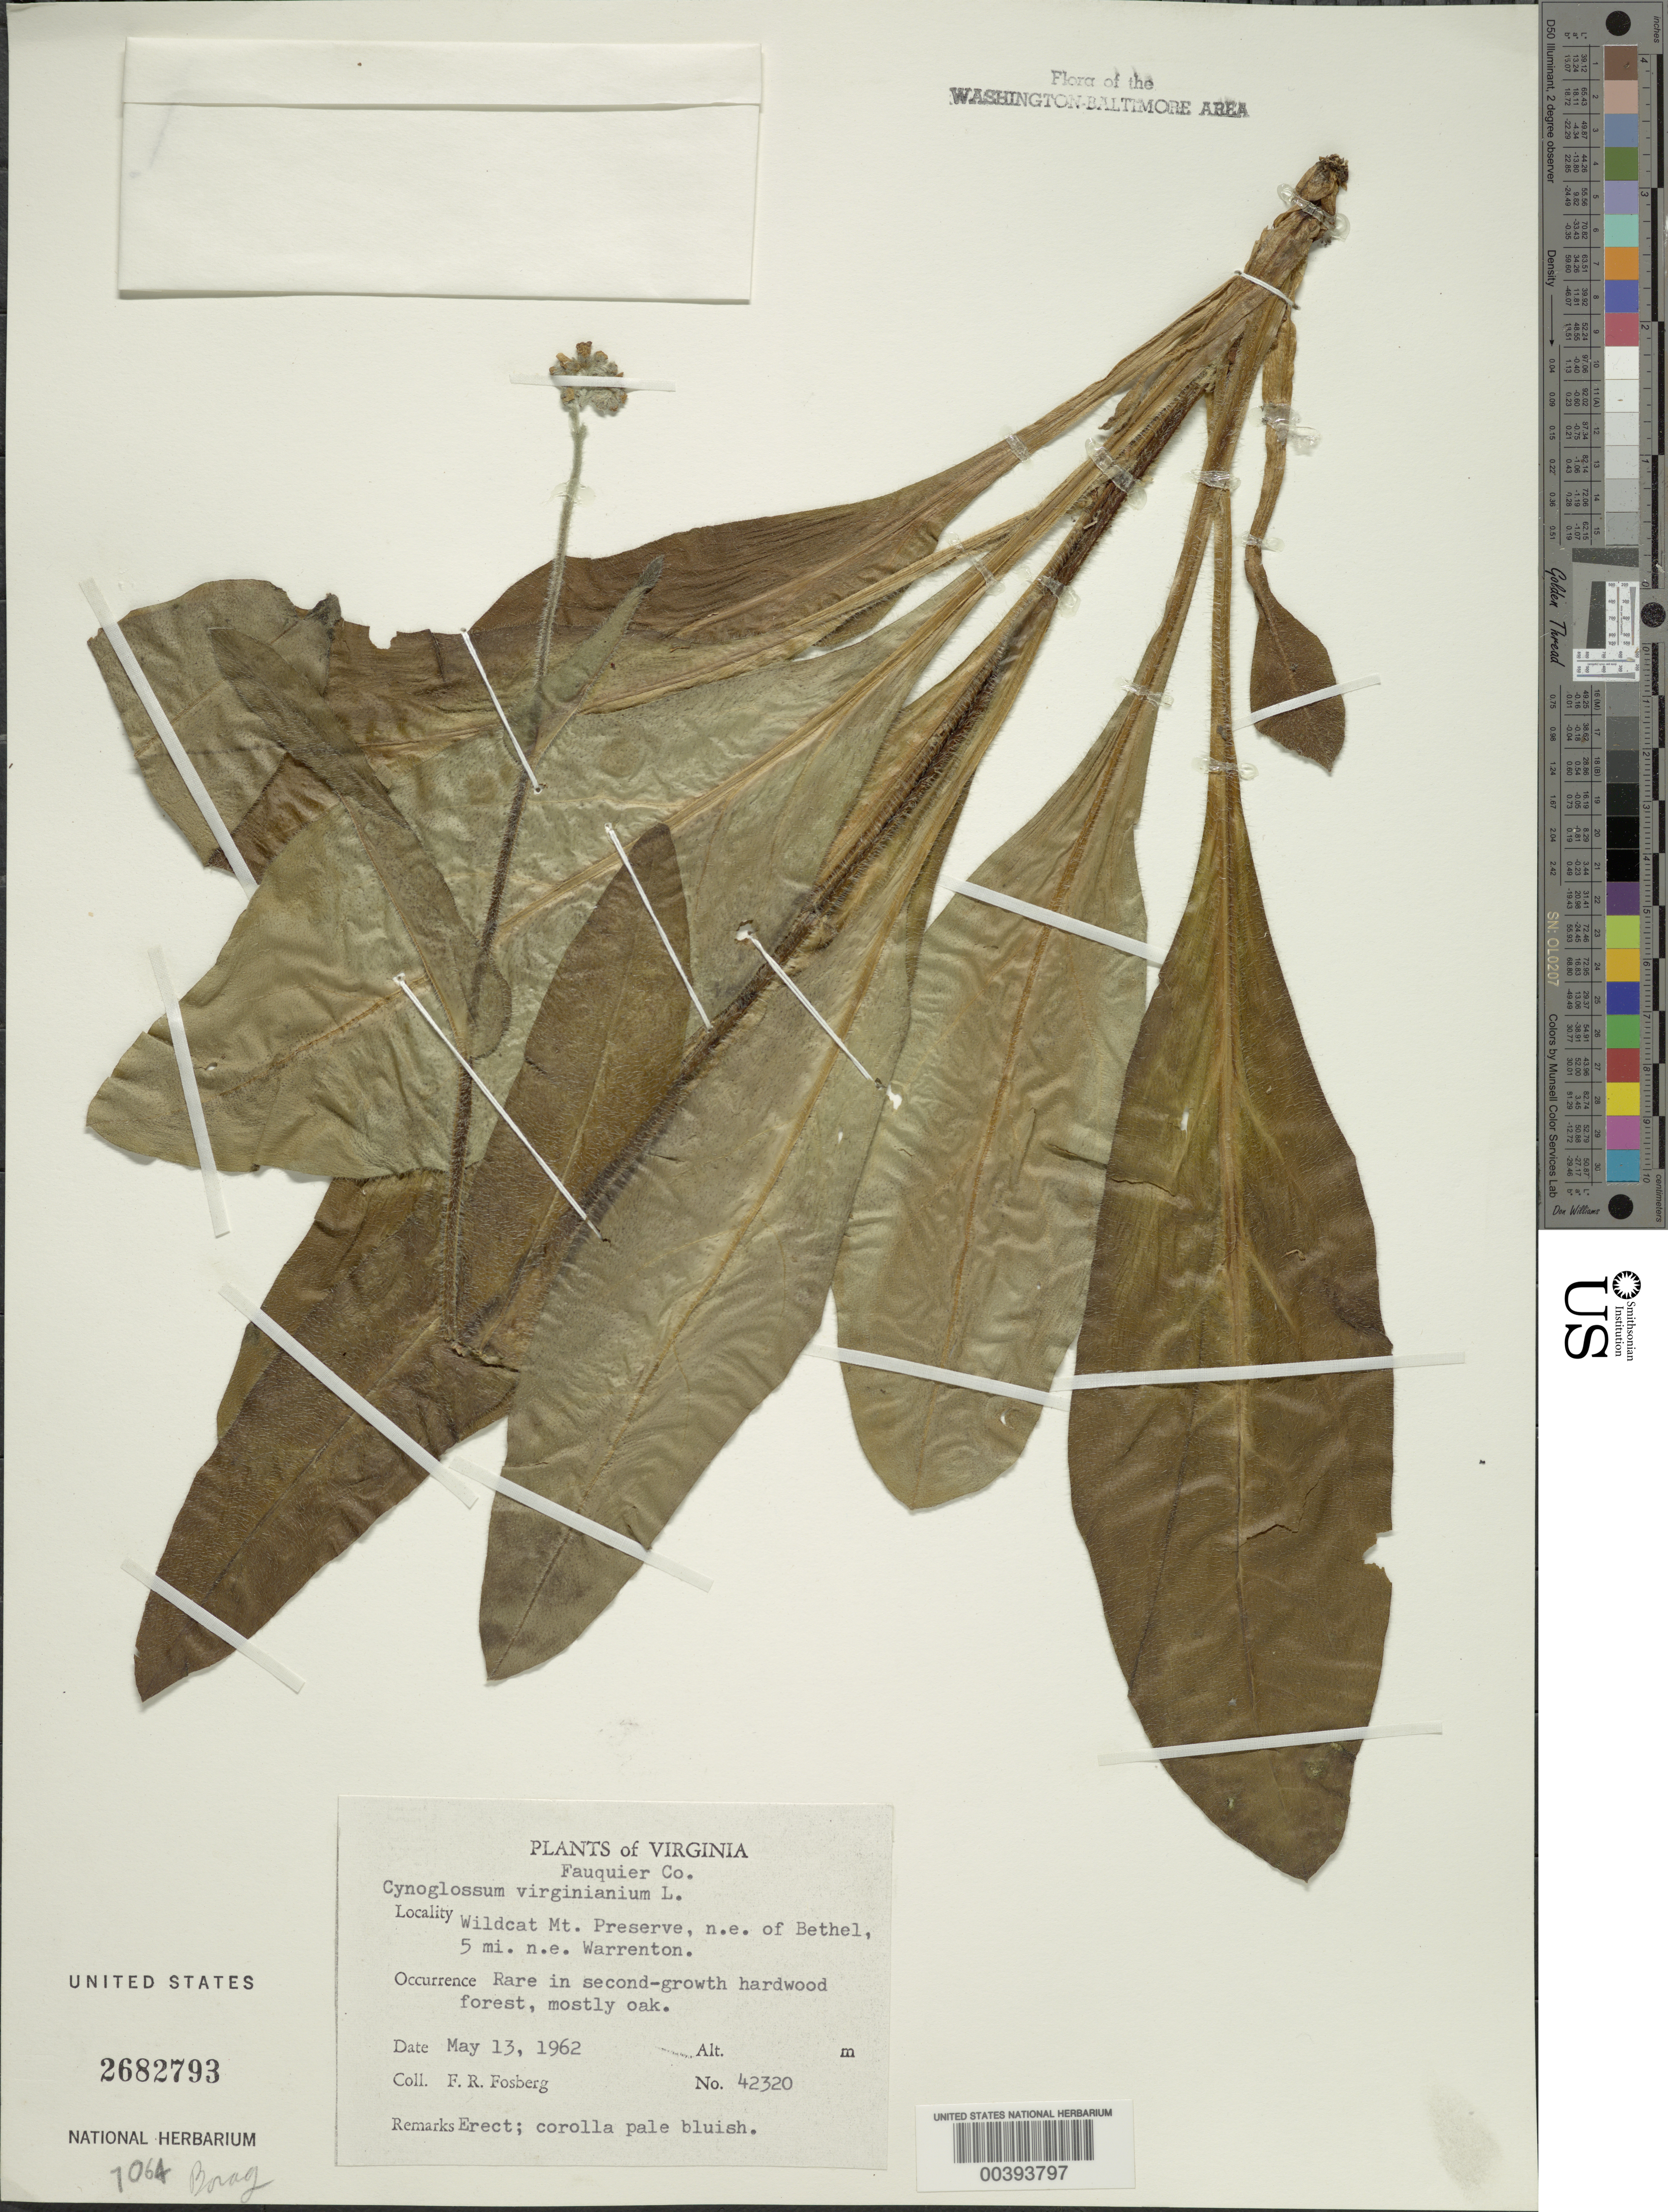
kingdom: Plantae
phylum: Tracheophyta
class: Magnoliopsida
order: Boraginales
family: Boraginaceae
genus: Cynoglossum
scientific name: Cynoglossum virginianum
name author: L.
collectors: F. R. Fosberg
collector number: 42320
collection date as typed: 13 May 1962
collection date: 1962-05-13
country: United States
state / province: Virginia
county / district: Fauquier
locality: Wildcat Mountain Preserve, northeast of Bethel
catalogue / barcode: US 2682793